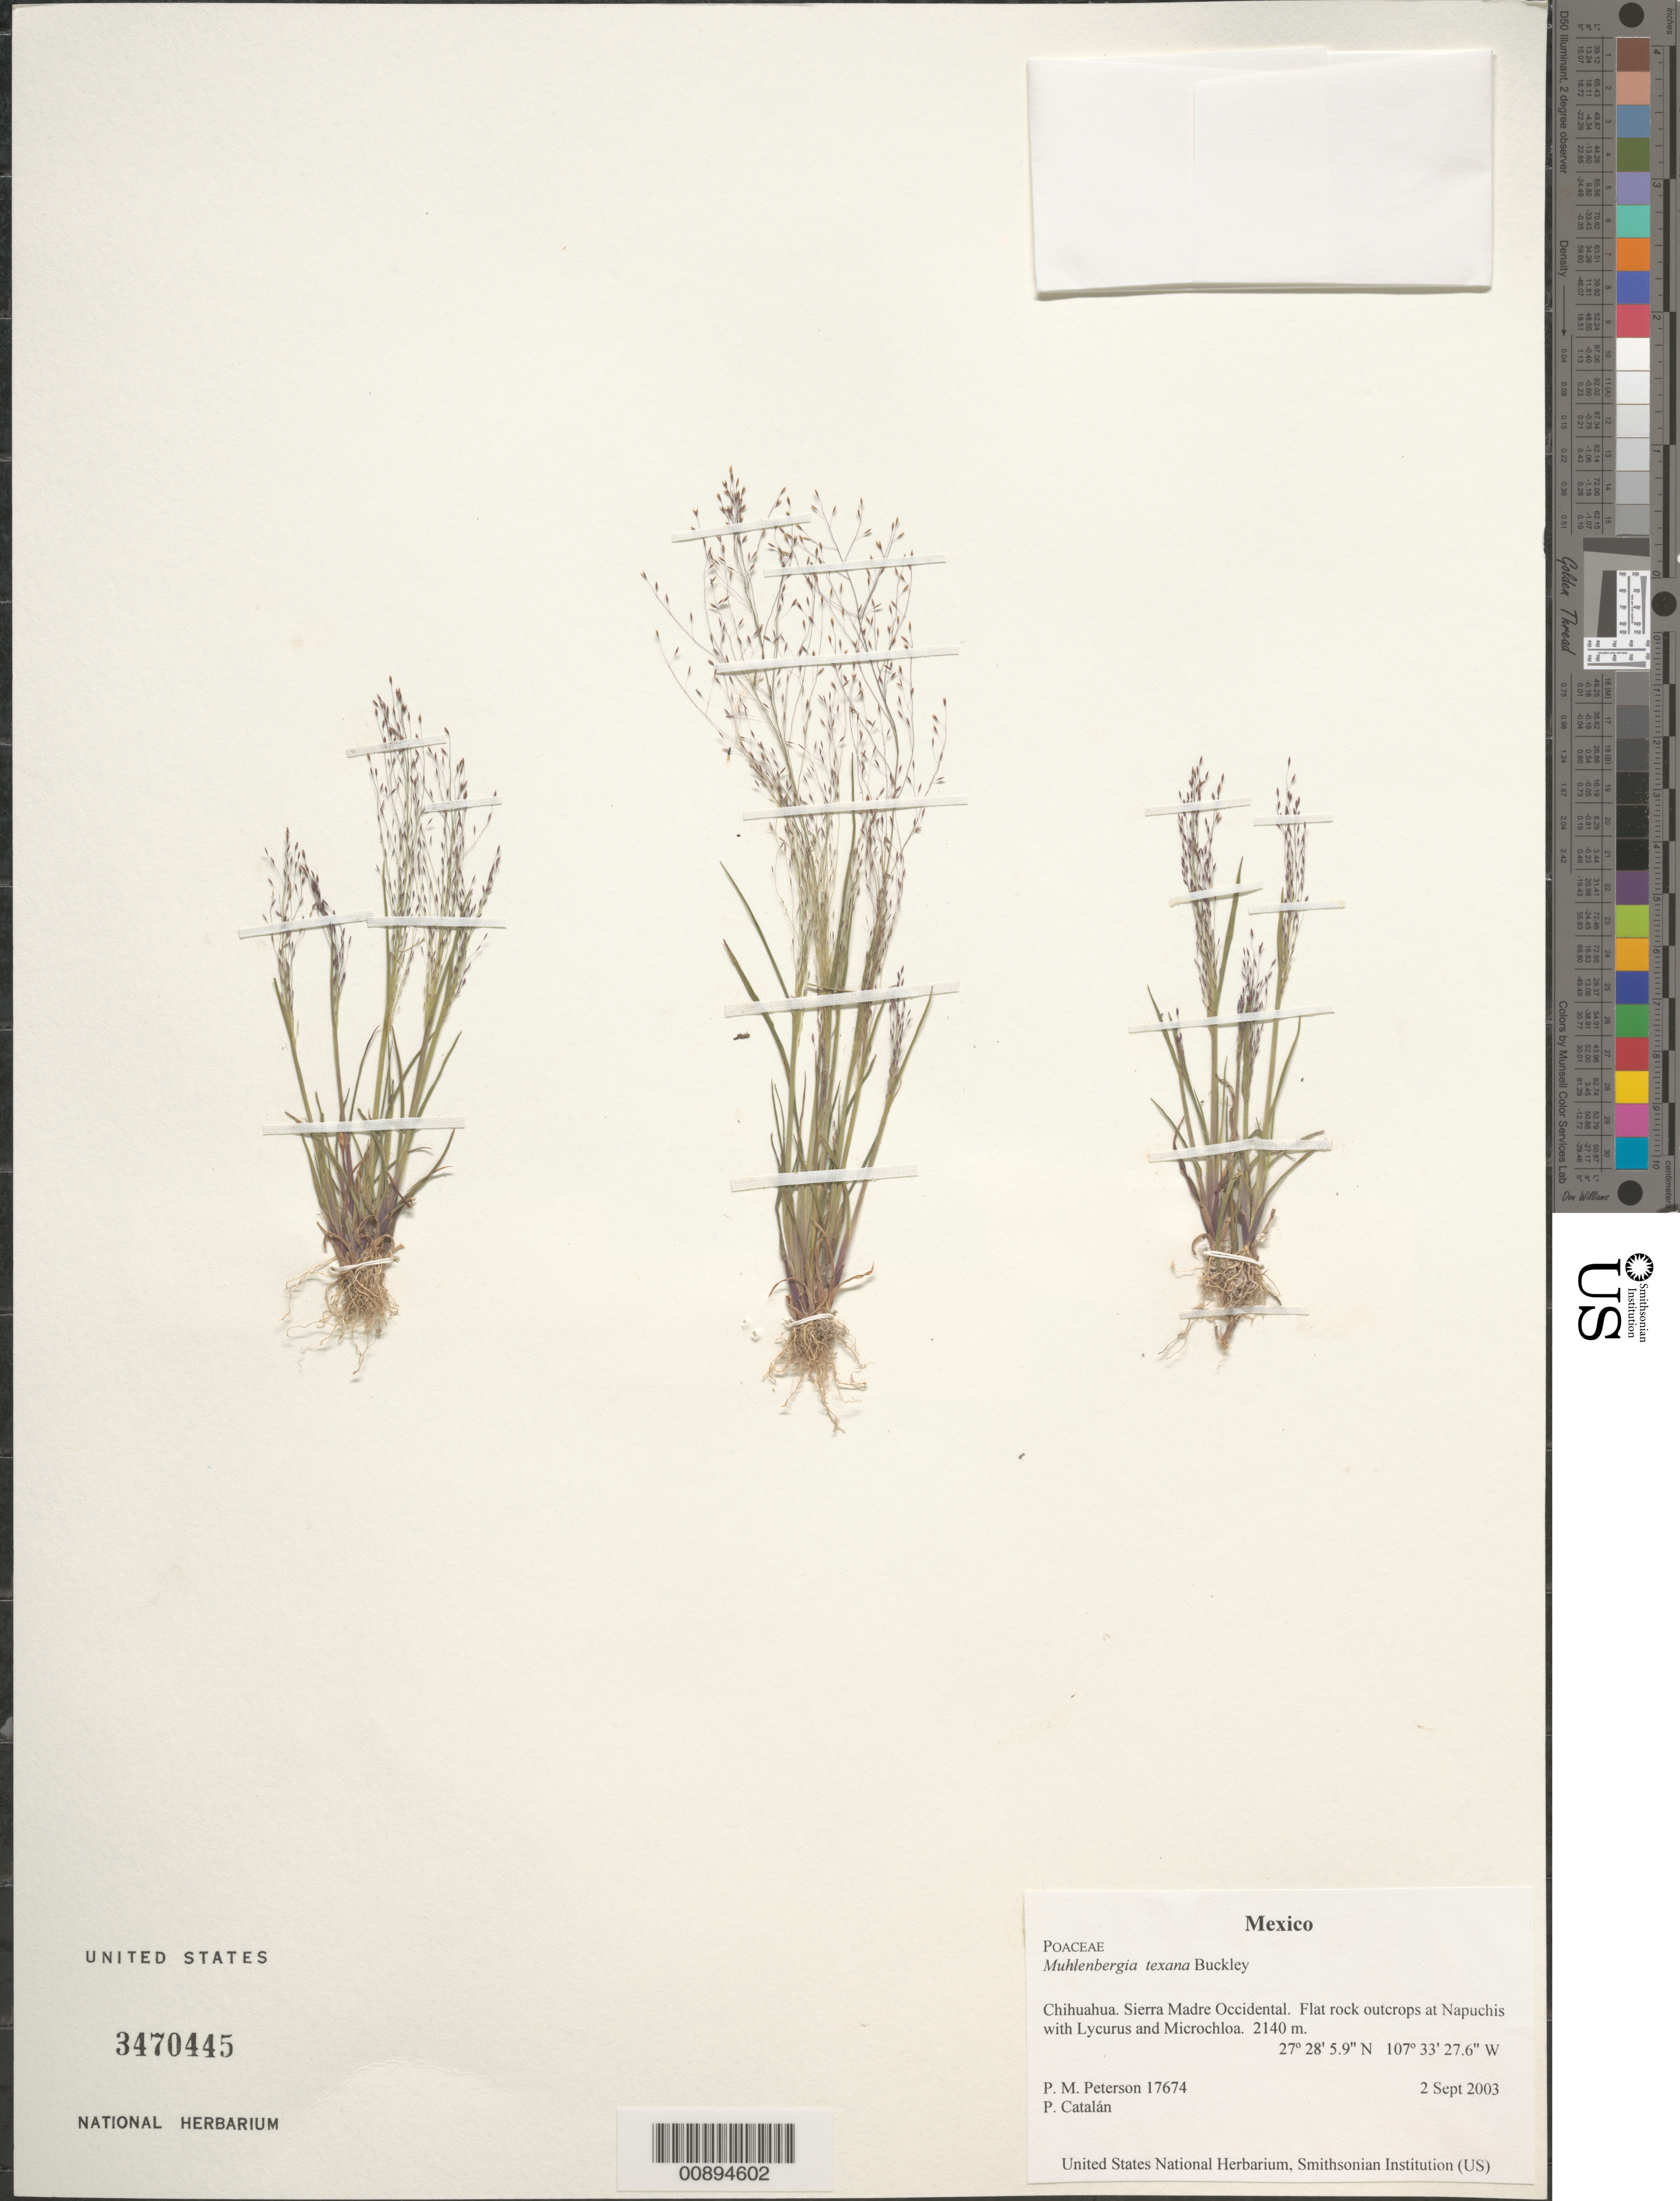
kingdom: Plantae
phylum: Tracheophyta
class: Liliopsida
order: Poales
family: Poaceae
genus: Muhlenbergia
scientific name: Muhlenbergia texana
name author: Buckley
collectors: P. M. Peterson & P. Catalán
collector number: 17674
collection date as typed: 02 Sep 2003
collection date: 2003-09-02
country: Mexico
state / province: Chihuahua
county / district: Sierra Madre Occidental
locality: Flat rock outcrops at Napuchis with Lycurus and Microchloa.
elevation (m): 2140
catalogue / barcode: US 3470445